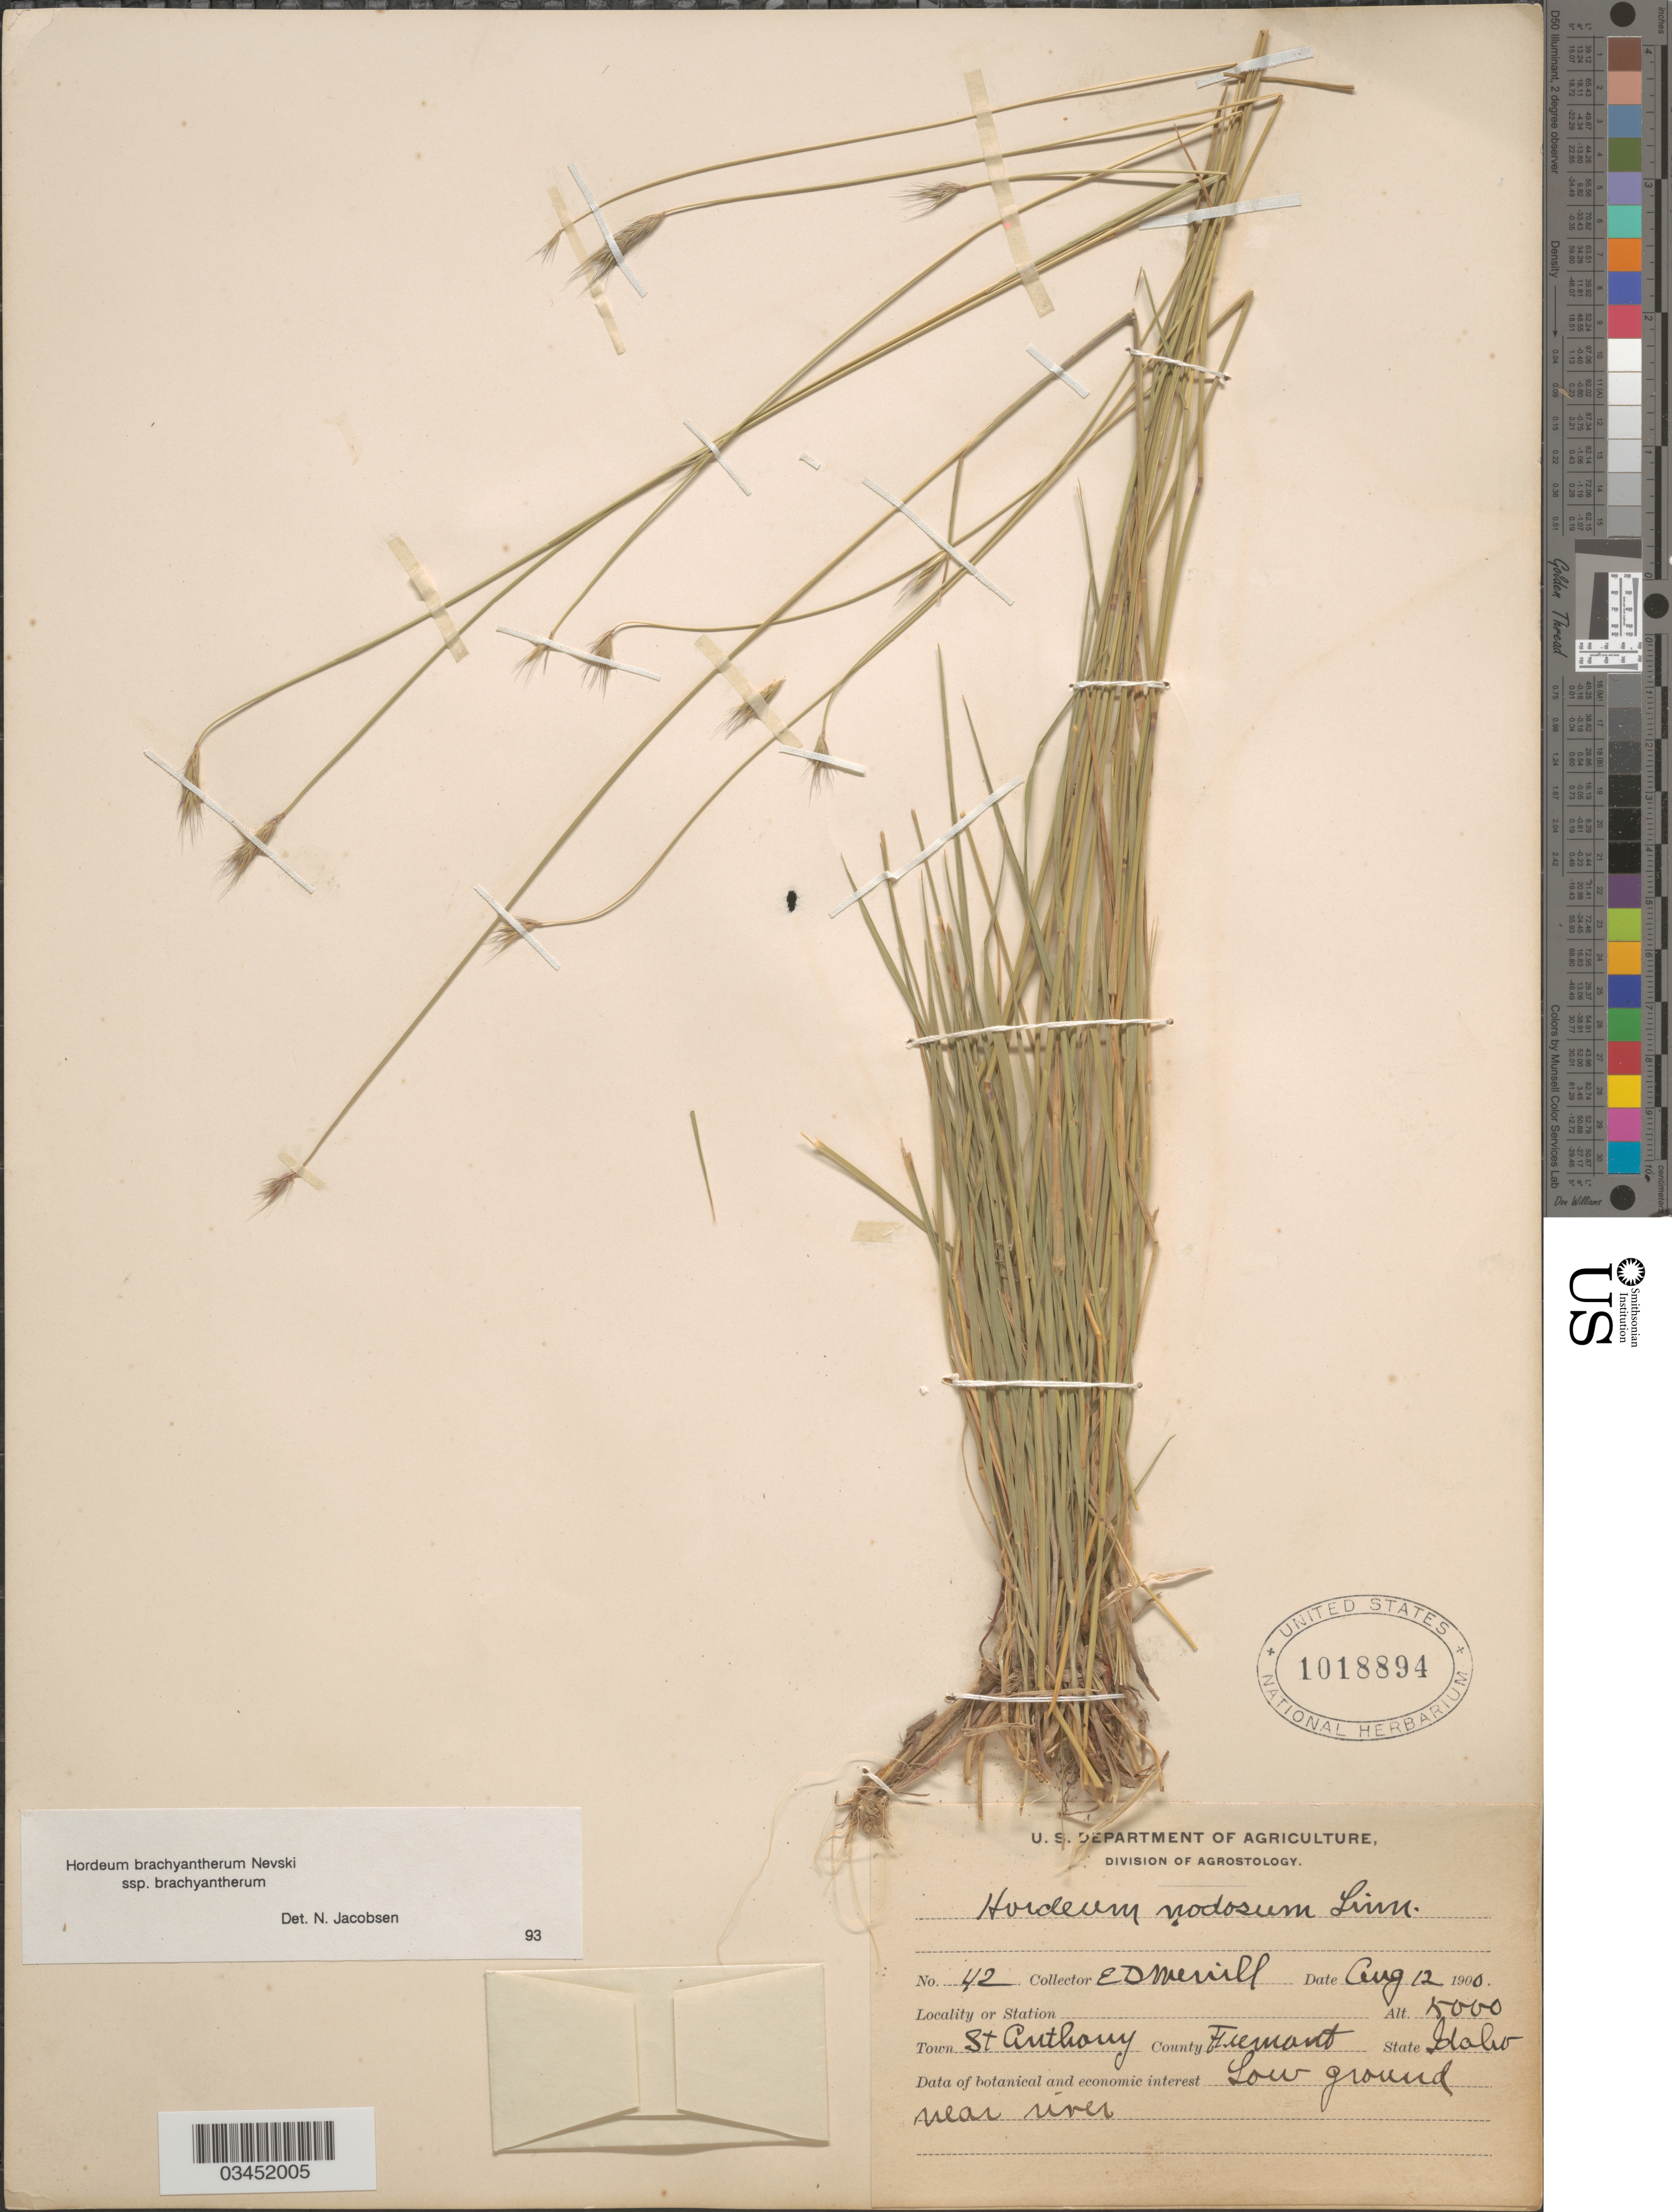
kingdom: Plantae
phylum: Tracheophyta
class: Liliopsida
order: Poales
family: Poaceae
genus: Hordeum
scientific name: Hordeum brachyantherum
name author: Nevski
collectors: E. D. Merrill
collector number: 42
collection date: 1900-08-12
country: United States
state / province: Idaho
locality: Town St Anthony County Fremont. Low ground near river.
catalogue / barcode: US 1018894